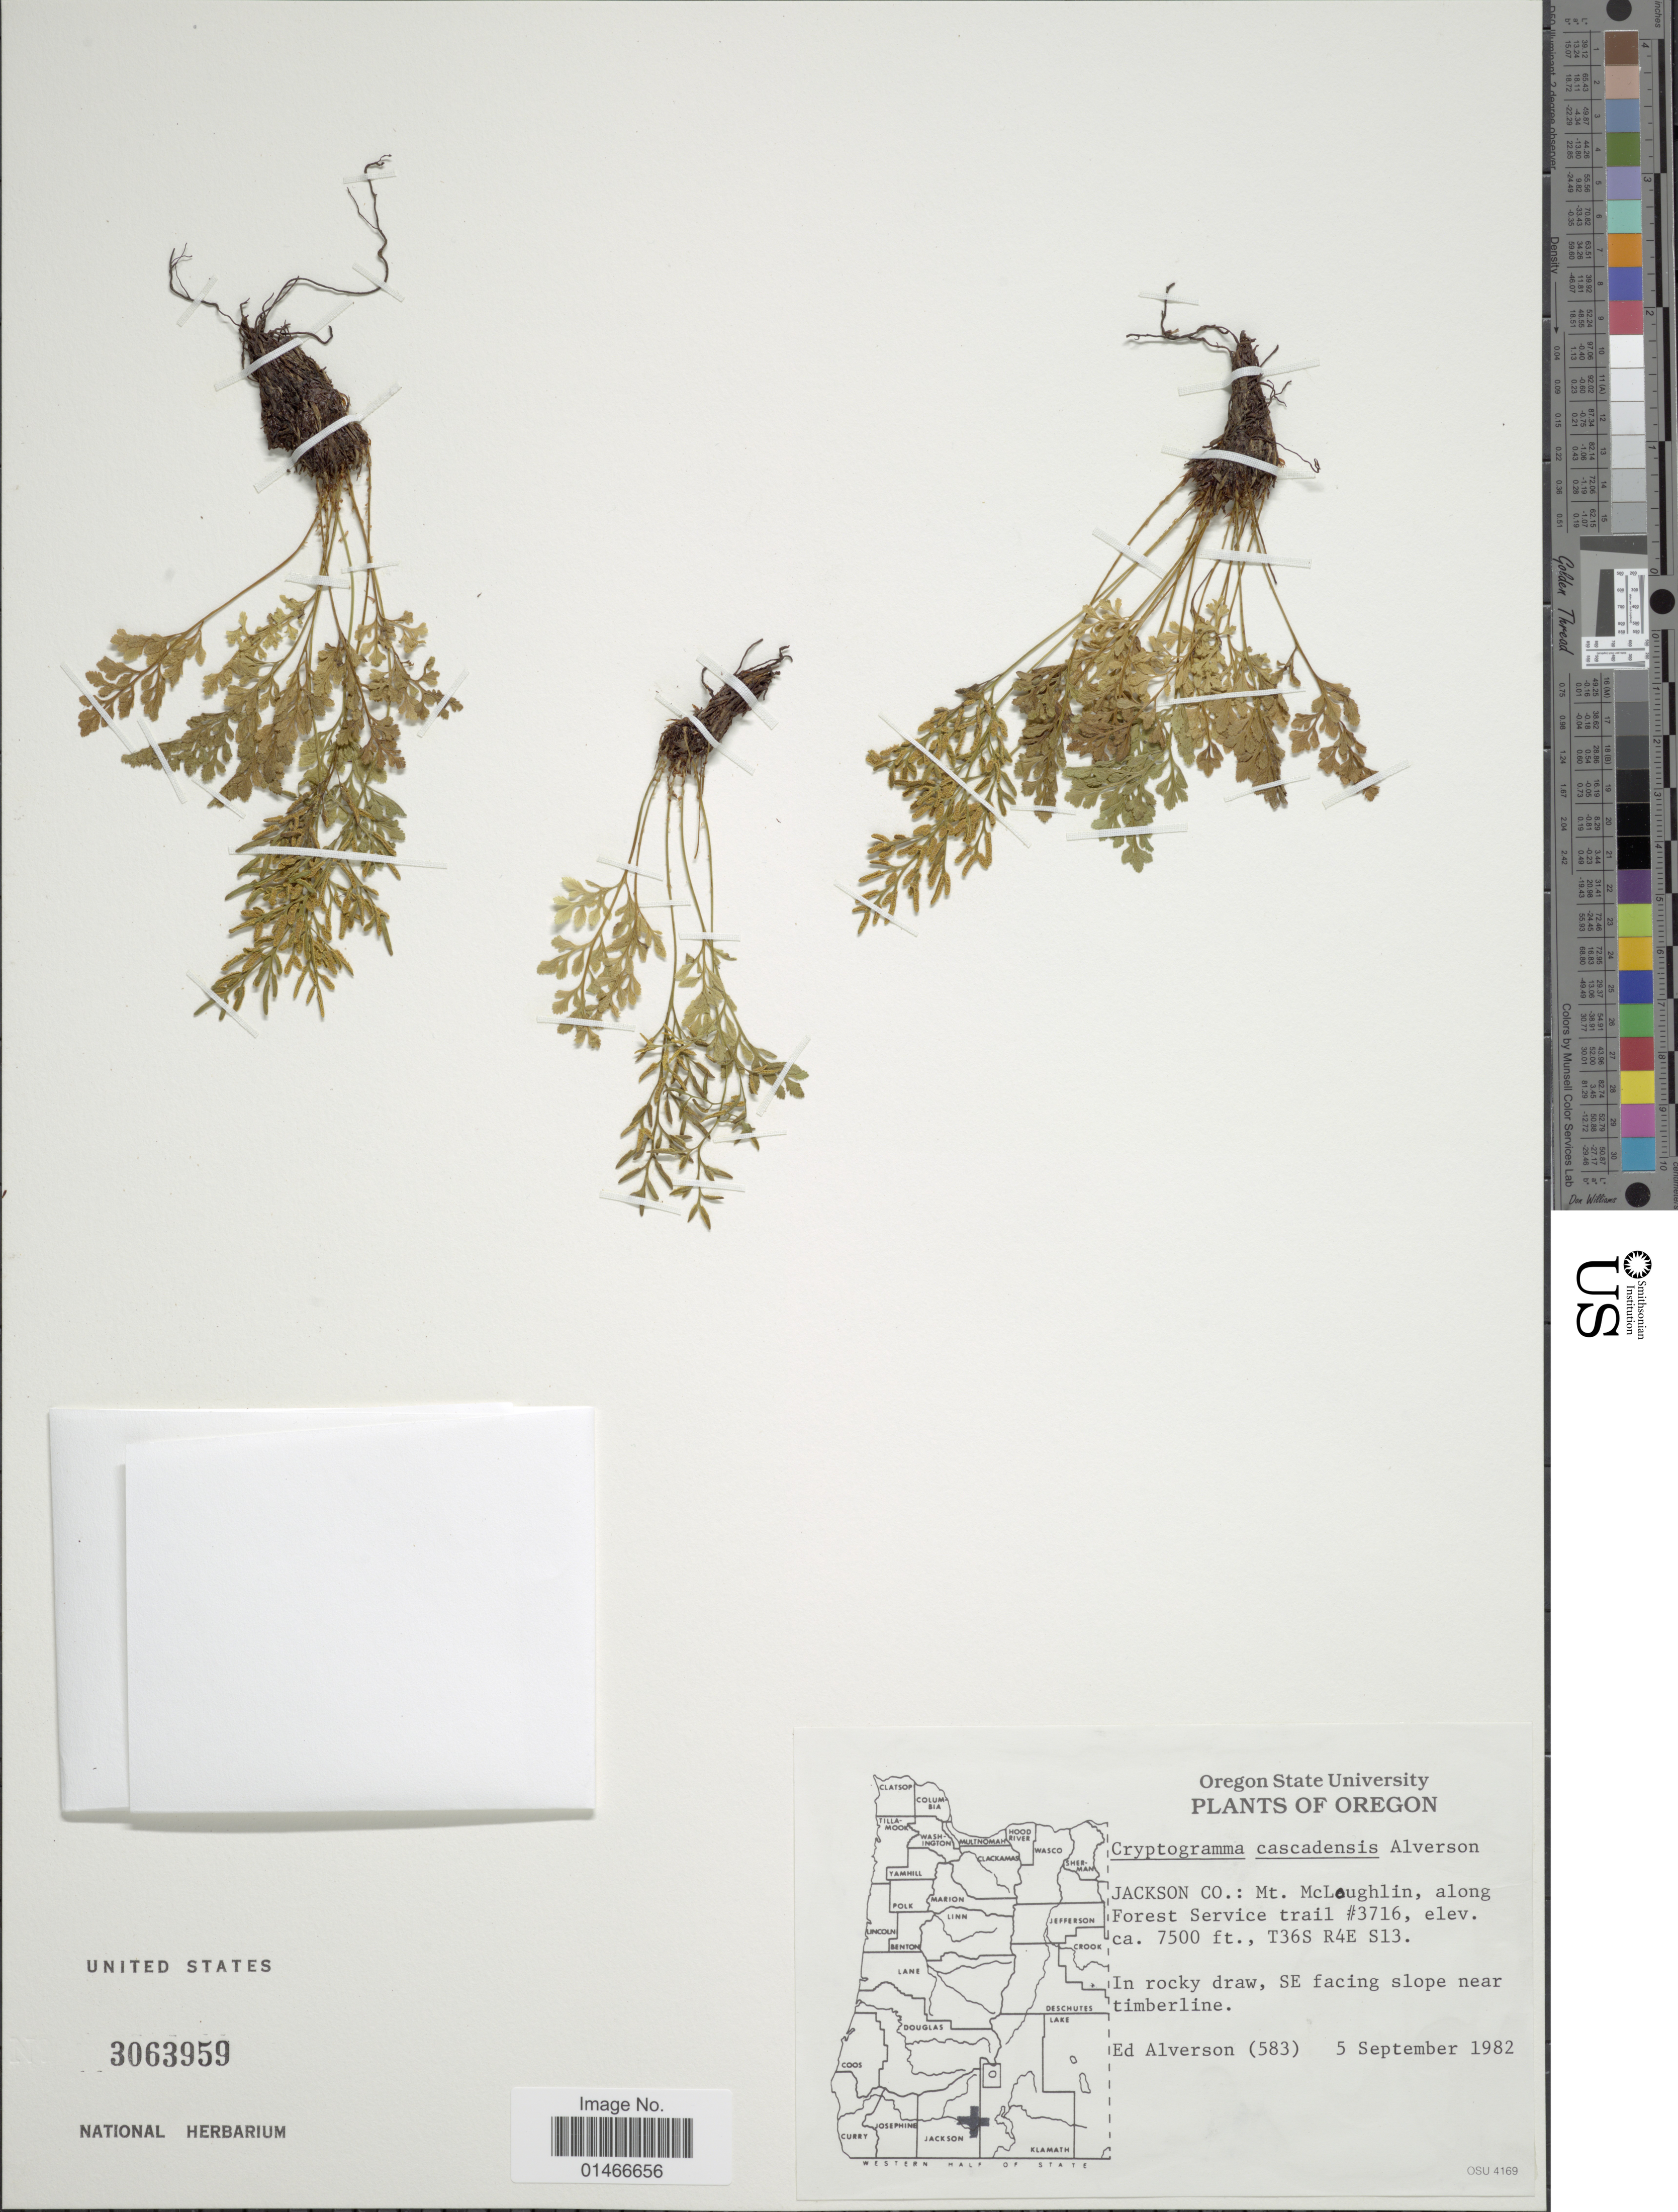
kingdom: Plantae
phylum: Tracheophyta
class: Polypodiopsida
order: Polypodiales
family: Pteridaceae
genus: Cryptogramma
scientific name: Cryptogramma cascadensis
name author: Alverson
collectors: E. Alverson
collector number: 583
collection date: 1982-09-05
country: United States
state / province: Oregon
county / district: Jackson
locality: Jackson Co.: Mt. McLoughlin, along Forest Service trail. T36S R4E S13. In rocky draw, SE facing slope near timberline.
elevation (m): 2286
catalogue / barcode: US 3063959